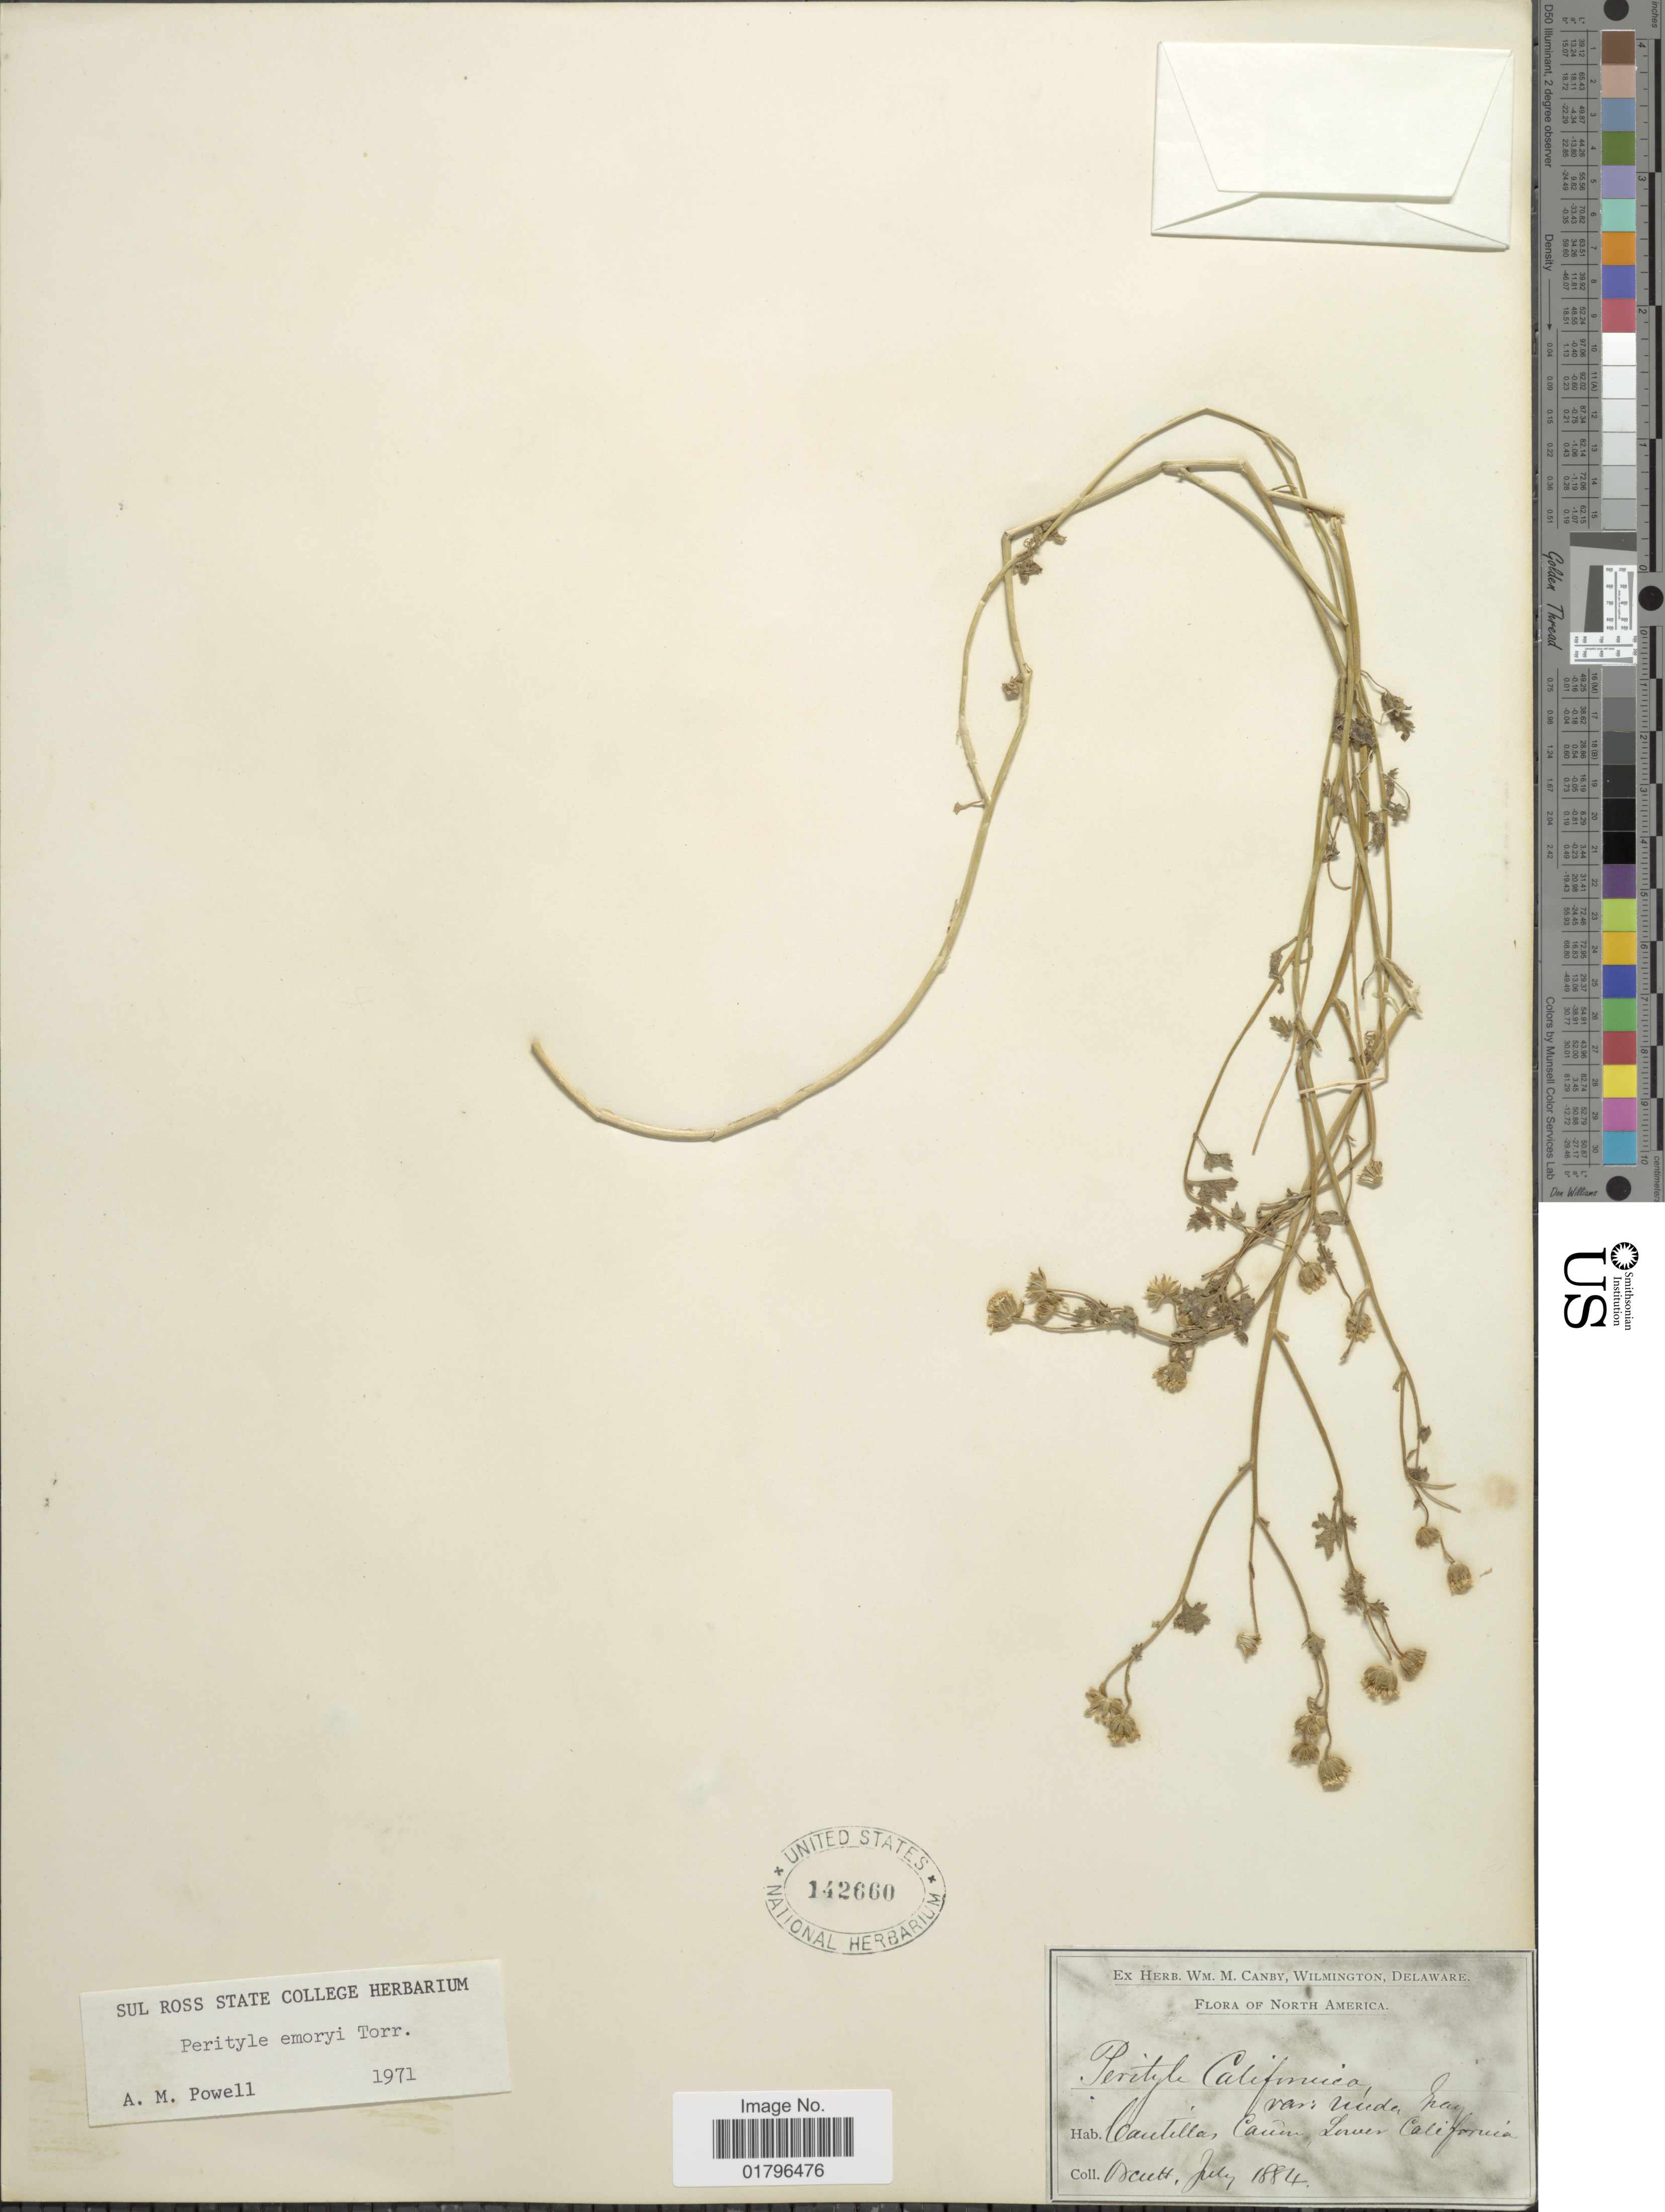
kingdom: Plantae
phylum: Tracheophyta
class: Magnoliopsida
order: Asterales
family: Asteraceae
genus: Perityle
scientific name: Perityle emoryi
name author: Torr.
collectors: -- Orcutt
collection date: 1884-07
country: Mexico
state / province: Baja California Sur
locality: Lower California, Cantilla, Canon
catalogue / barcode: US 142660